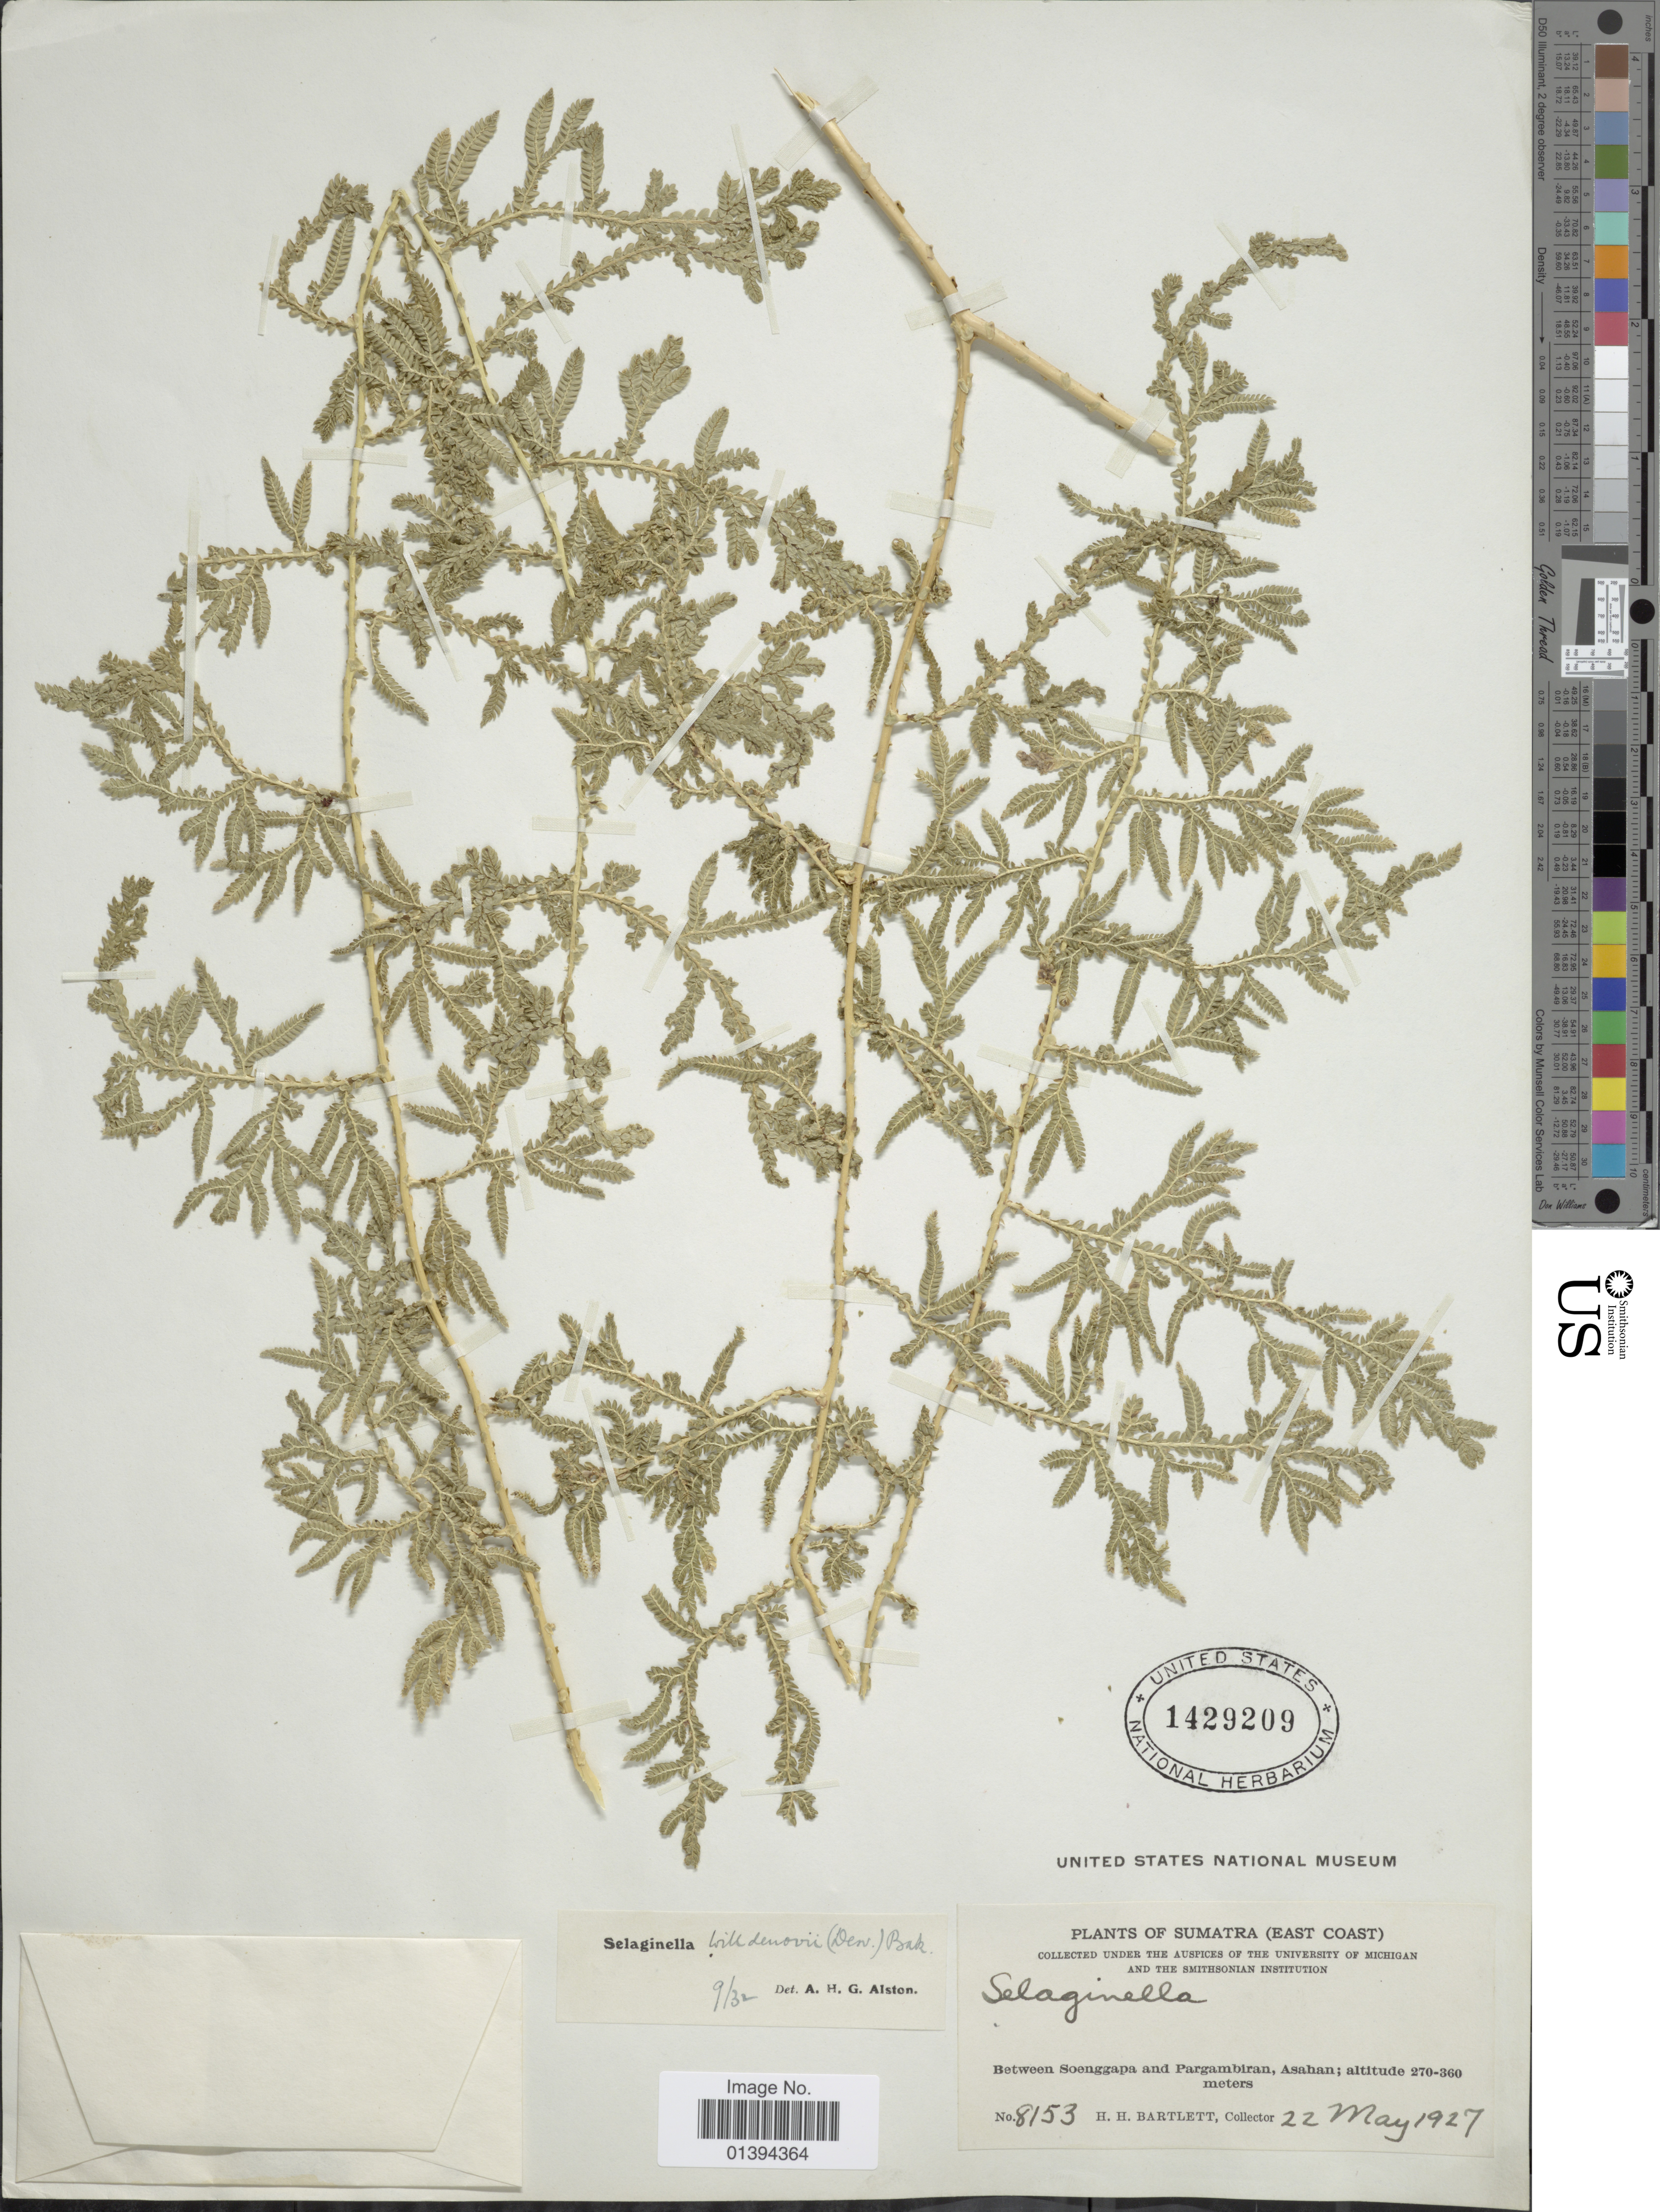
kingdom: Plantae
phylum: Tracheophyta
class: Lycopodiopsida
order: Selaginellales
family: Selaginellaceae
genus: Selaginella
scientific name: Selaginella willdenowii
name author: (Desv. ex Poir.) Baker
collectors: H. H. Bartlett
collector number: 8153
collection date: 1927-05-22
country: Indonesia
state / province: Sumatra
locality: East Coast, Between Soenggapa and Pargambiran, Asahan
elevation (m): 270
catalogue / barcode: US 1429209